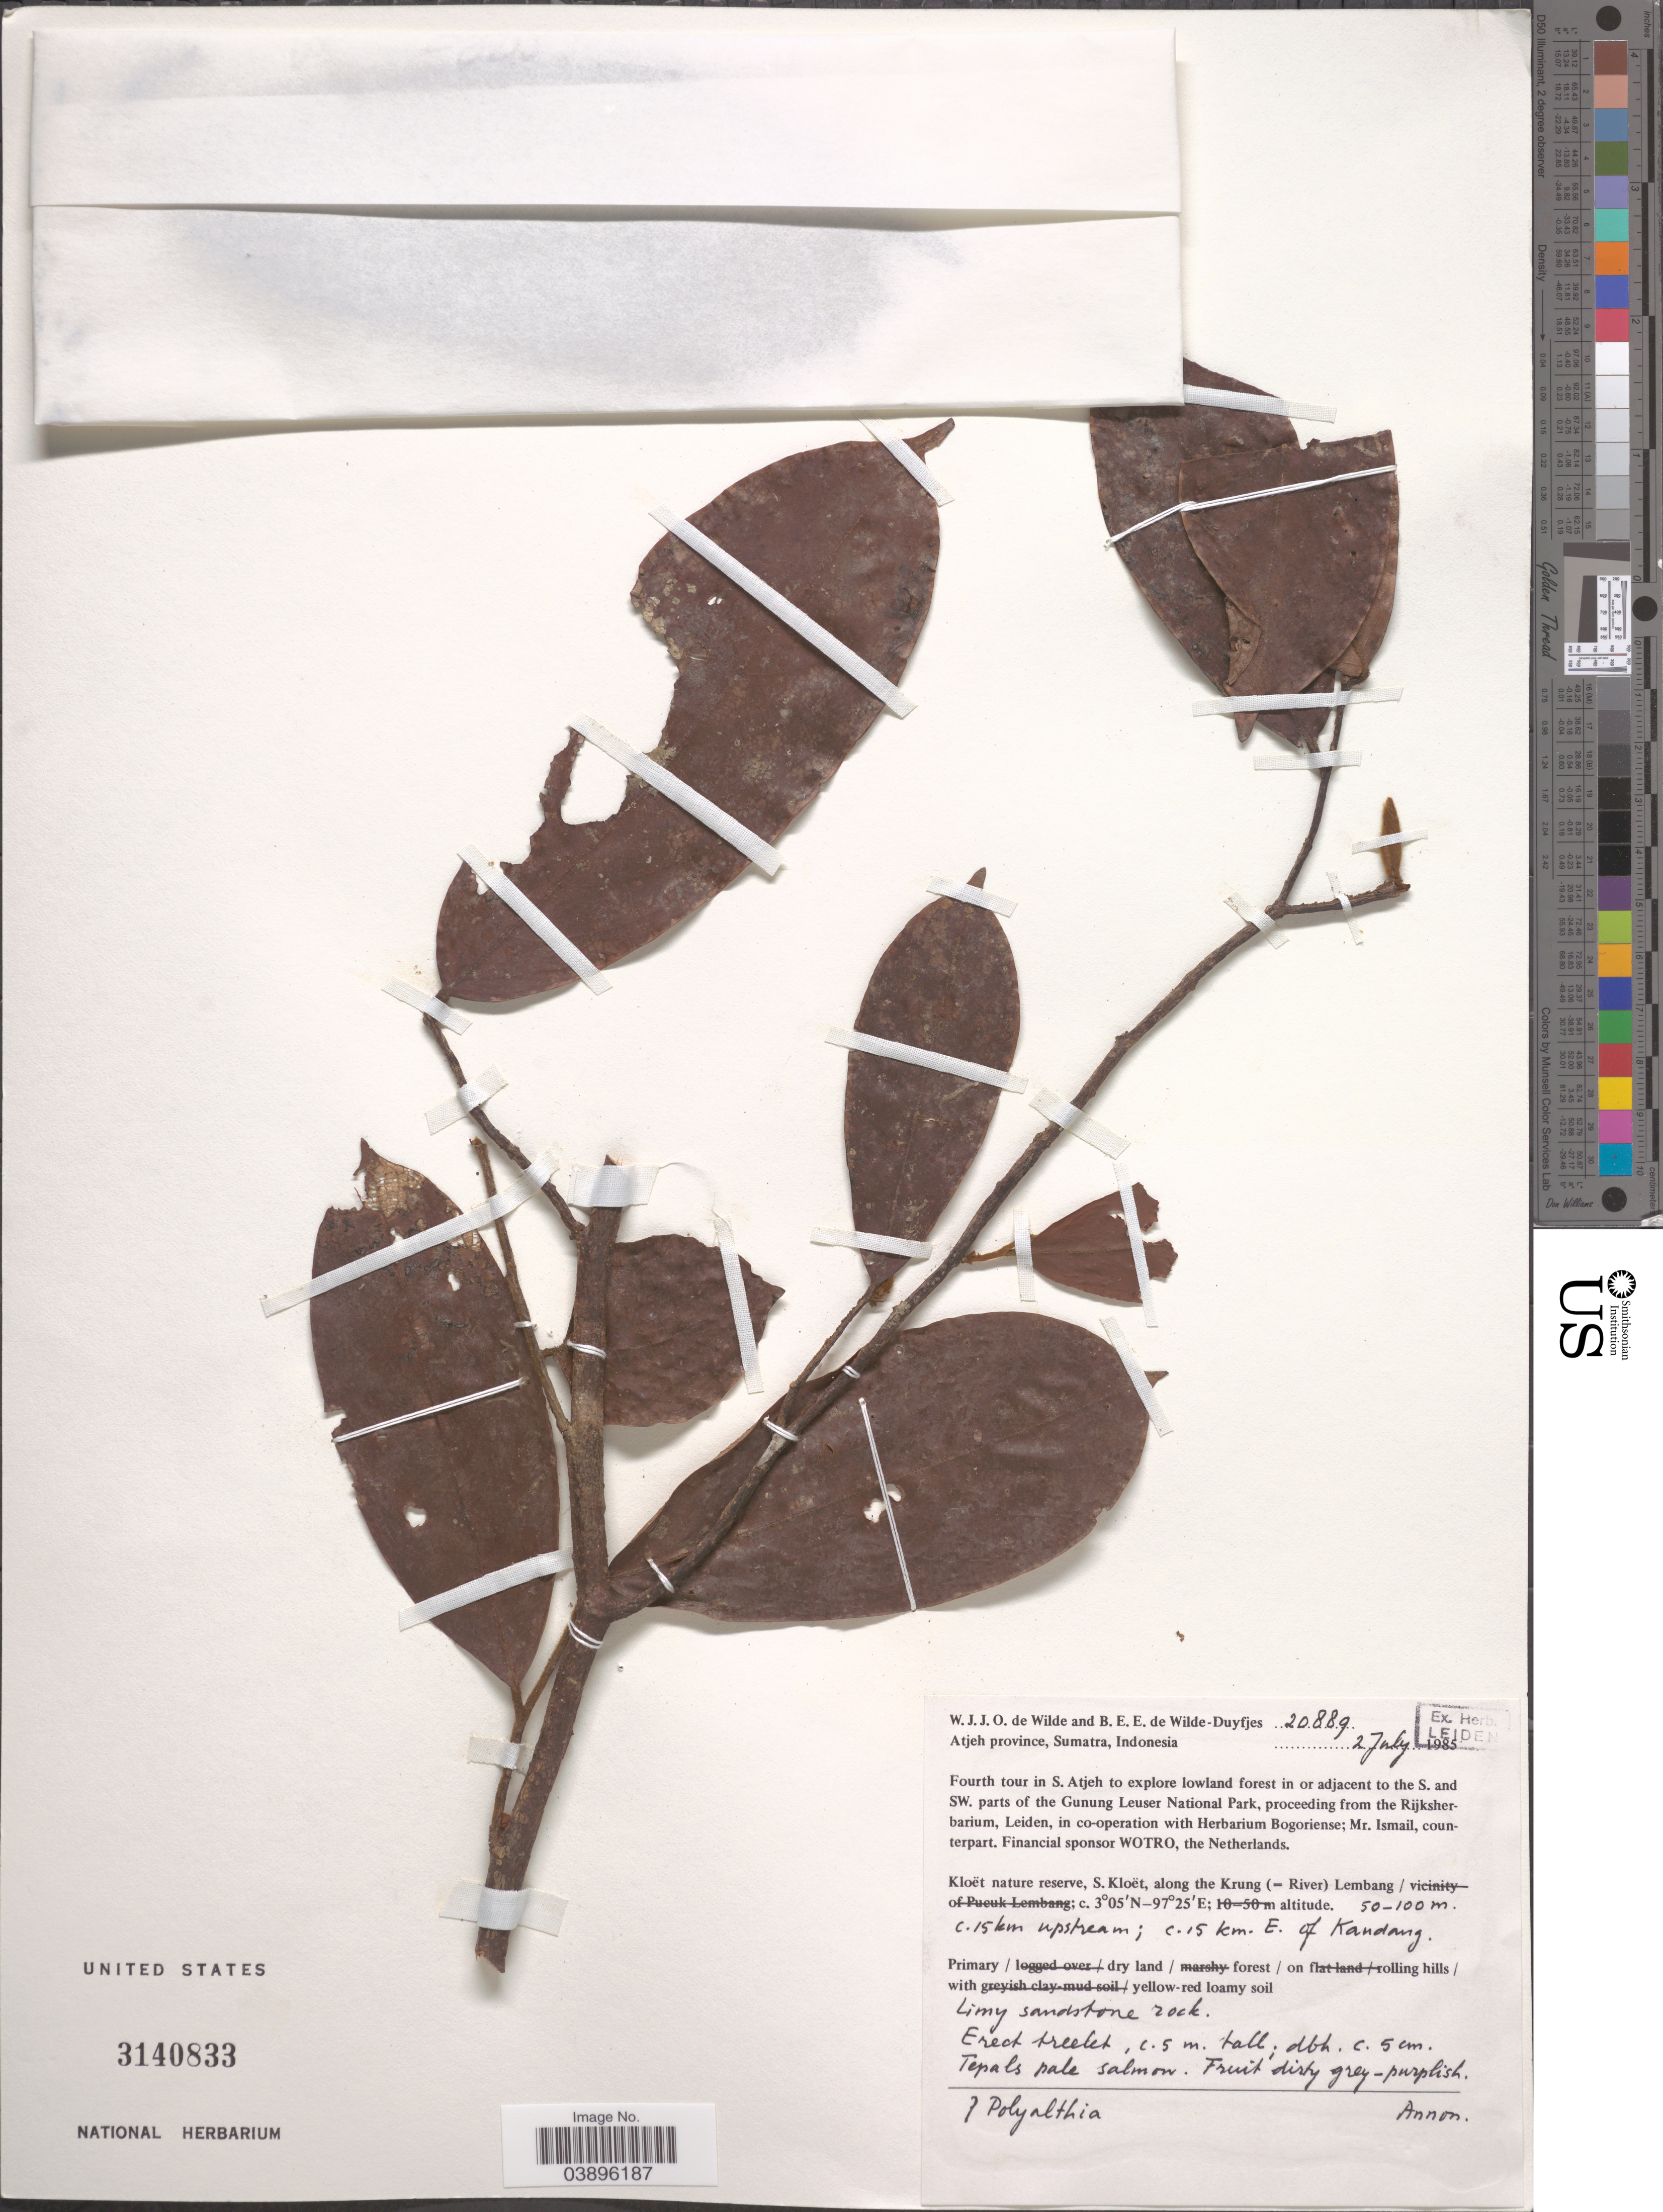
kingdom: Plantae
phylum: Tracheophyta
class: Magnoliopsida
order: Magnoliales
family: Annonaceae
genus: Polyalthia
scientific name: Polyalthia sp.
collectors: W. J. de Wilde & B. E. de Wilde-Duyfjes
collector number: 20889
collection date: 1985-07-02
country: Indonesia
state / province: Sumatra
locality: Atjeh province. Fourth tour in S.Atjeh to explore lowland forest in or adjacent to the S. and SW. parts of Gunung Leuser National Park. Kloët nature reserve, S. Kloët, along the Krung (- River) Lembang. c. 15 km upstream; c. 15 km. E. of Kandang.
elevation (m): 50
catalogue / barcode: US 3140833